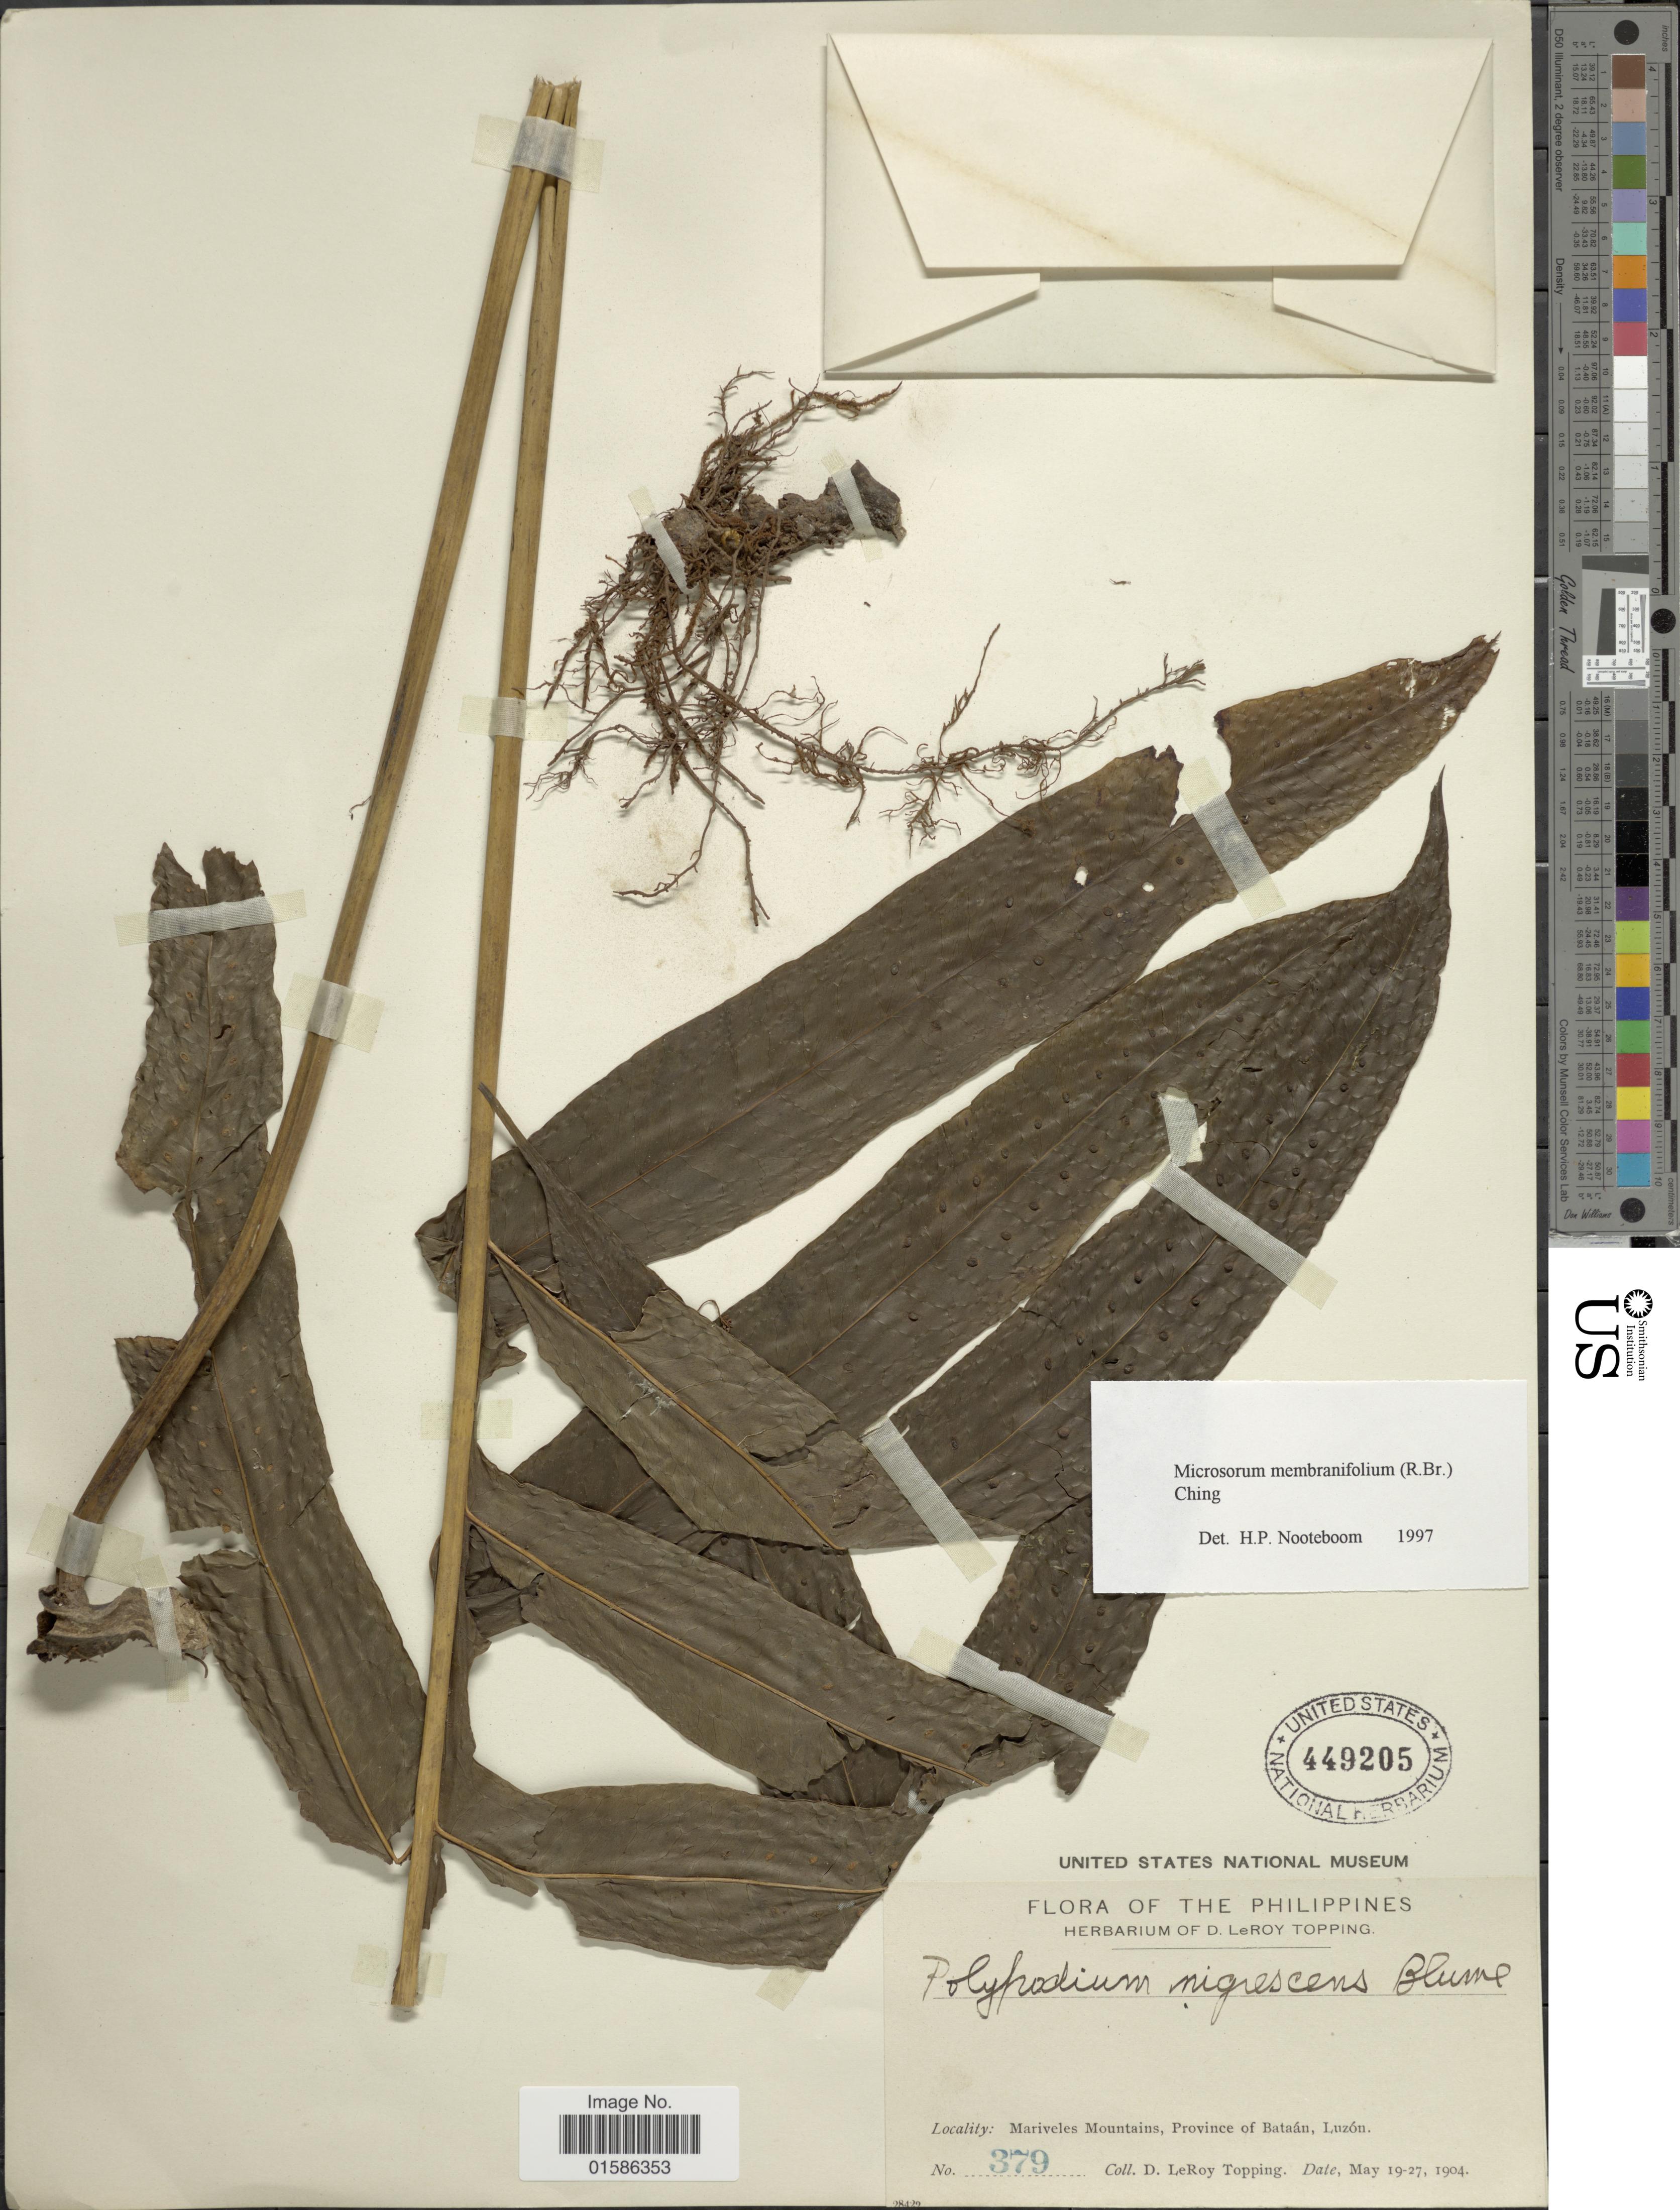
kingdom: Plantae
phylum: Tracheophyta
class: Polypodiopsida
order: Polypodiales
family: Polypodiaceae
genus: Microsorum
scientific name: Microsorum membranifolium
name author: (R. Br.) Ching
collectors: D. L. Topping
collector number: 379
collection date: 1904-05-19/1904-05-27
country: Philippines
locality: Marivels Mountains, Province of Bataán, Luzon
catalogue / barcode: US 449205